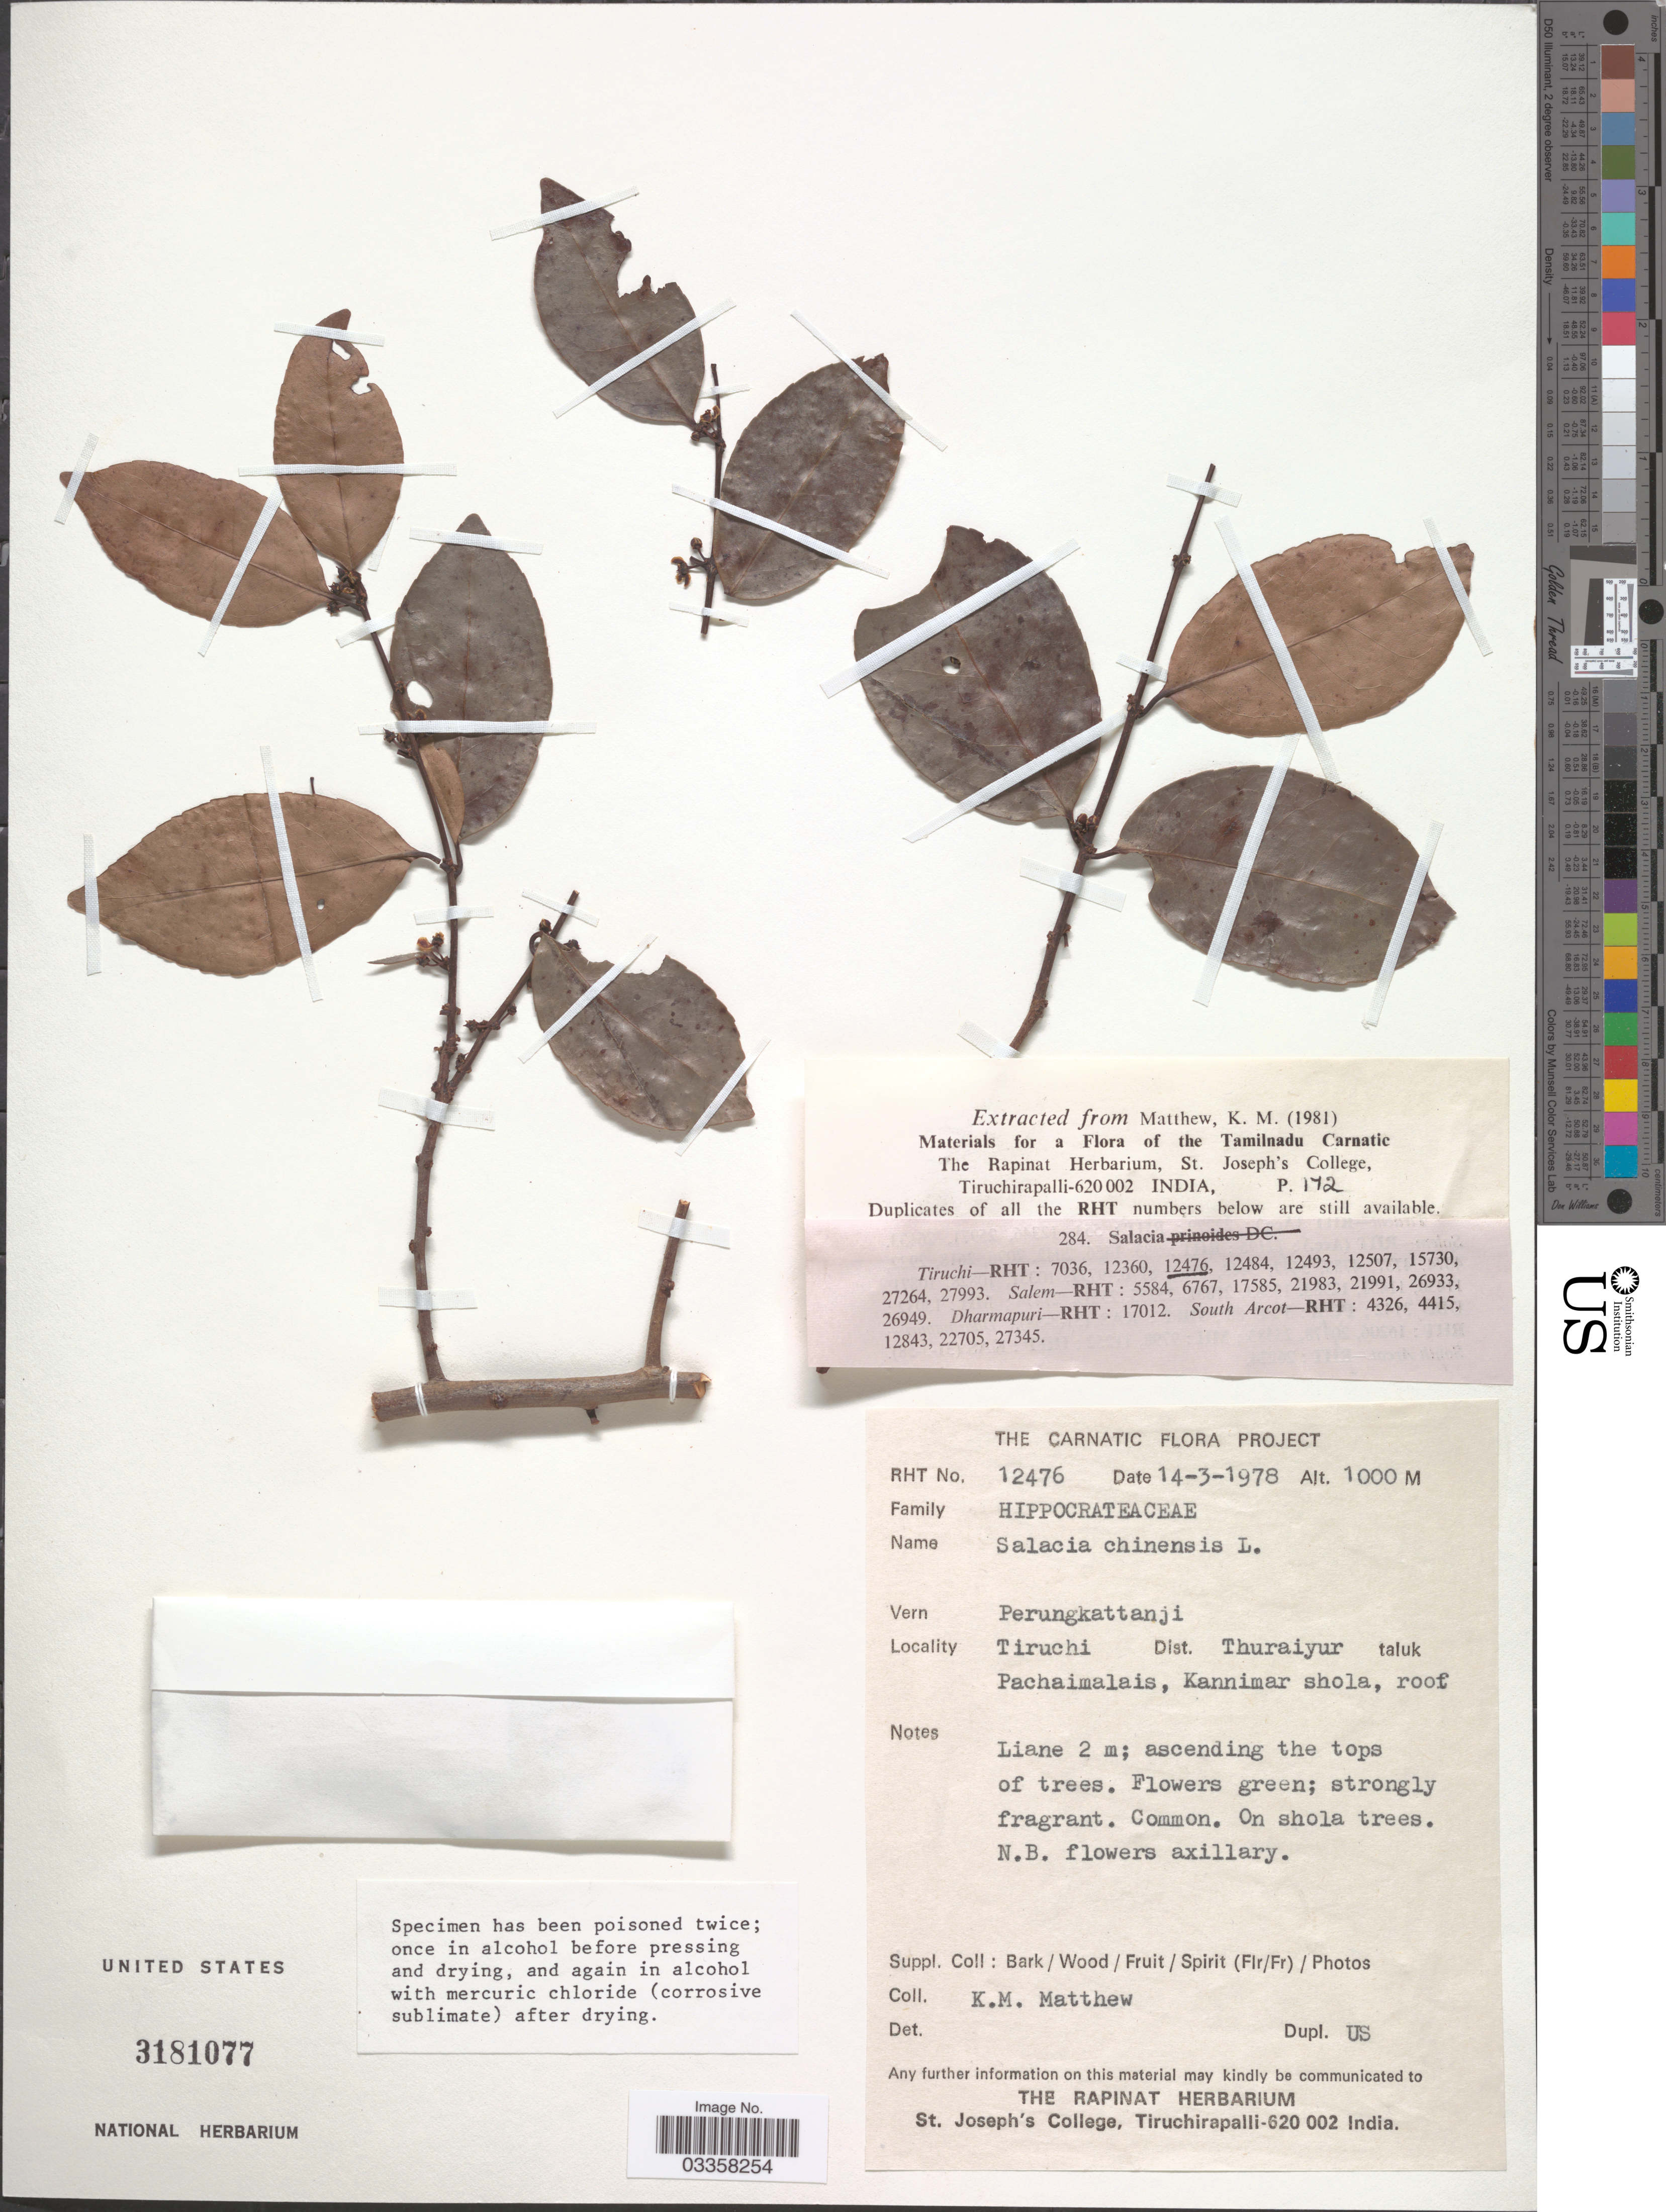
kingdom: Plantae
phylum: Tracheophyta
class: Magnoliopsida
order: Celastrales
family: Celastraceae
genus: Salacia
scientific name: Salacia chinensis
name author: L.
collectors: K. M. Matthew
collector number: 12476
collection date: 1978-03-14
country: India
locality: Tiruchi Dist. Thuraiyur taluk Pachaimalais, Kannimar shola.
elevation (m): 1000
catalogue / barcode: US 3181077